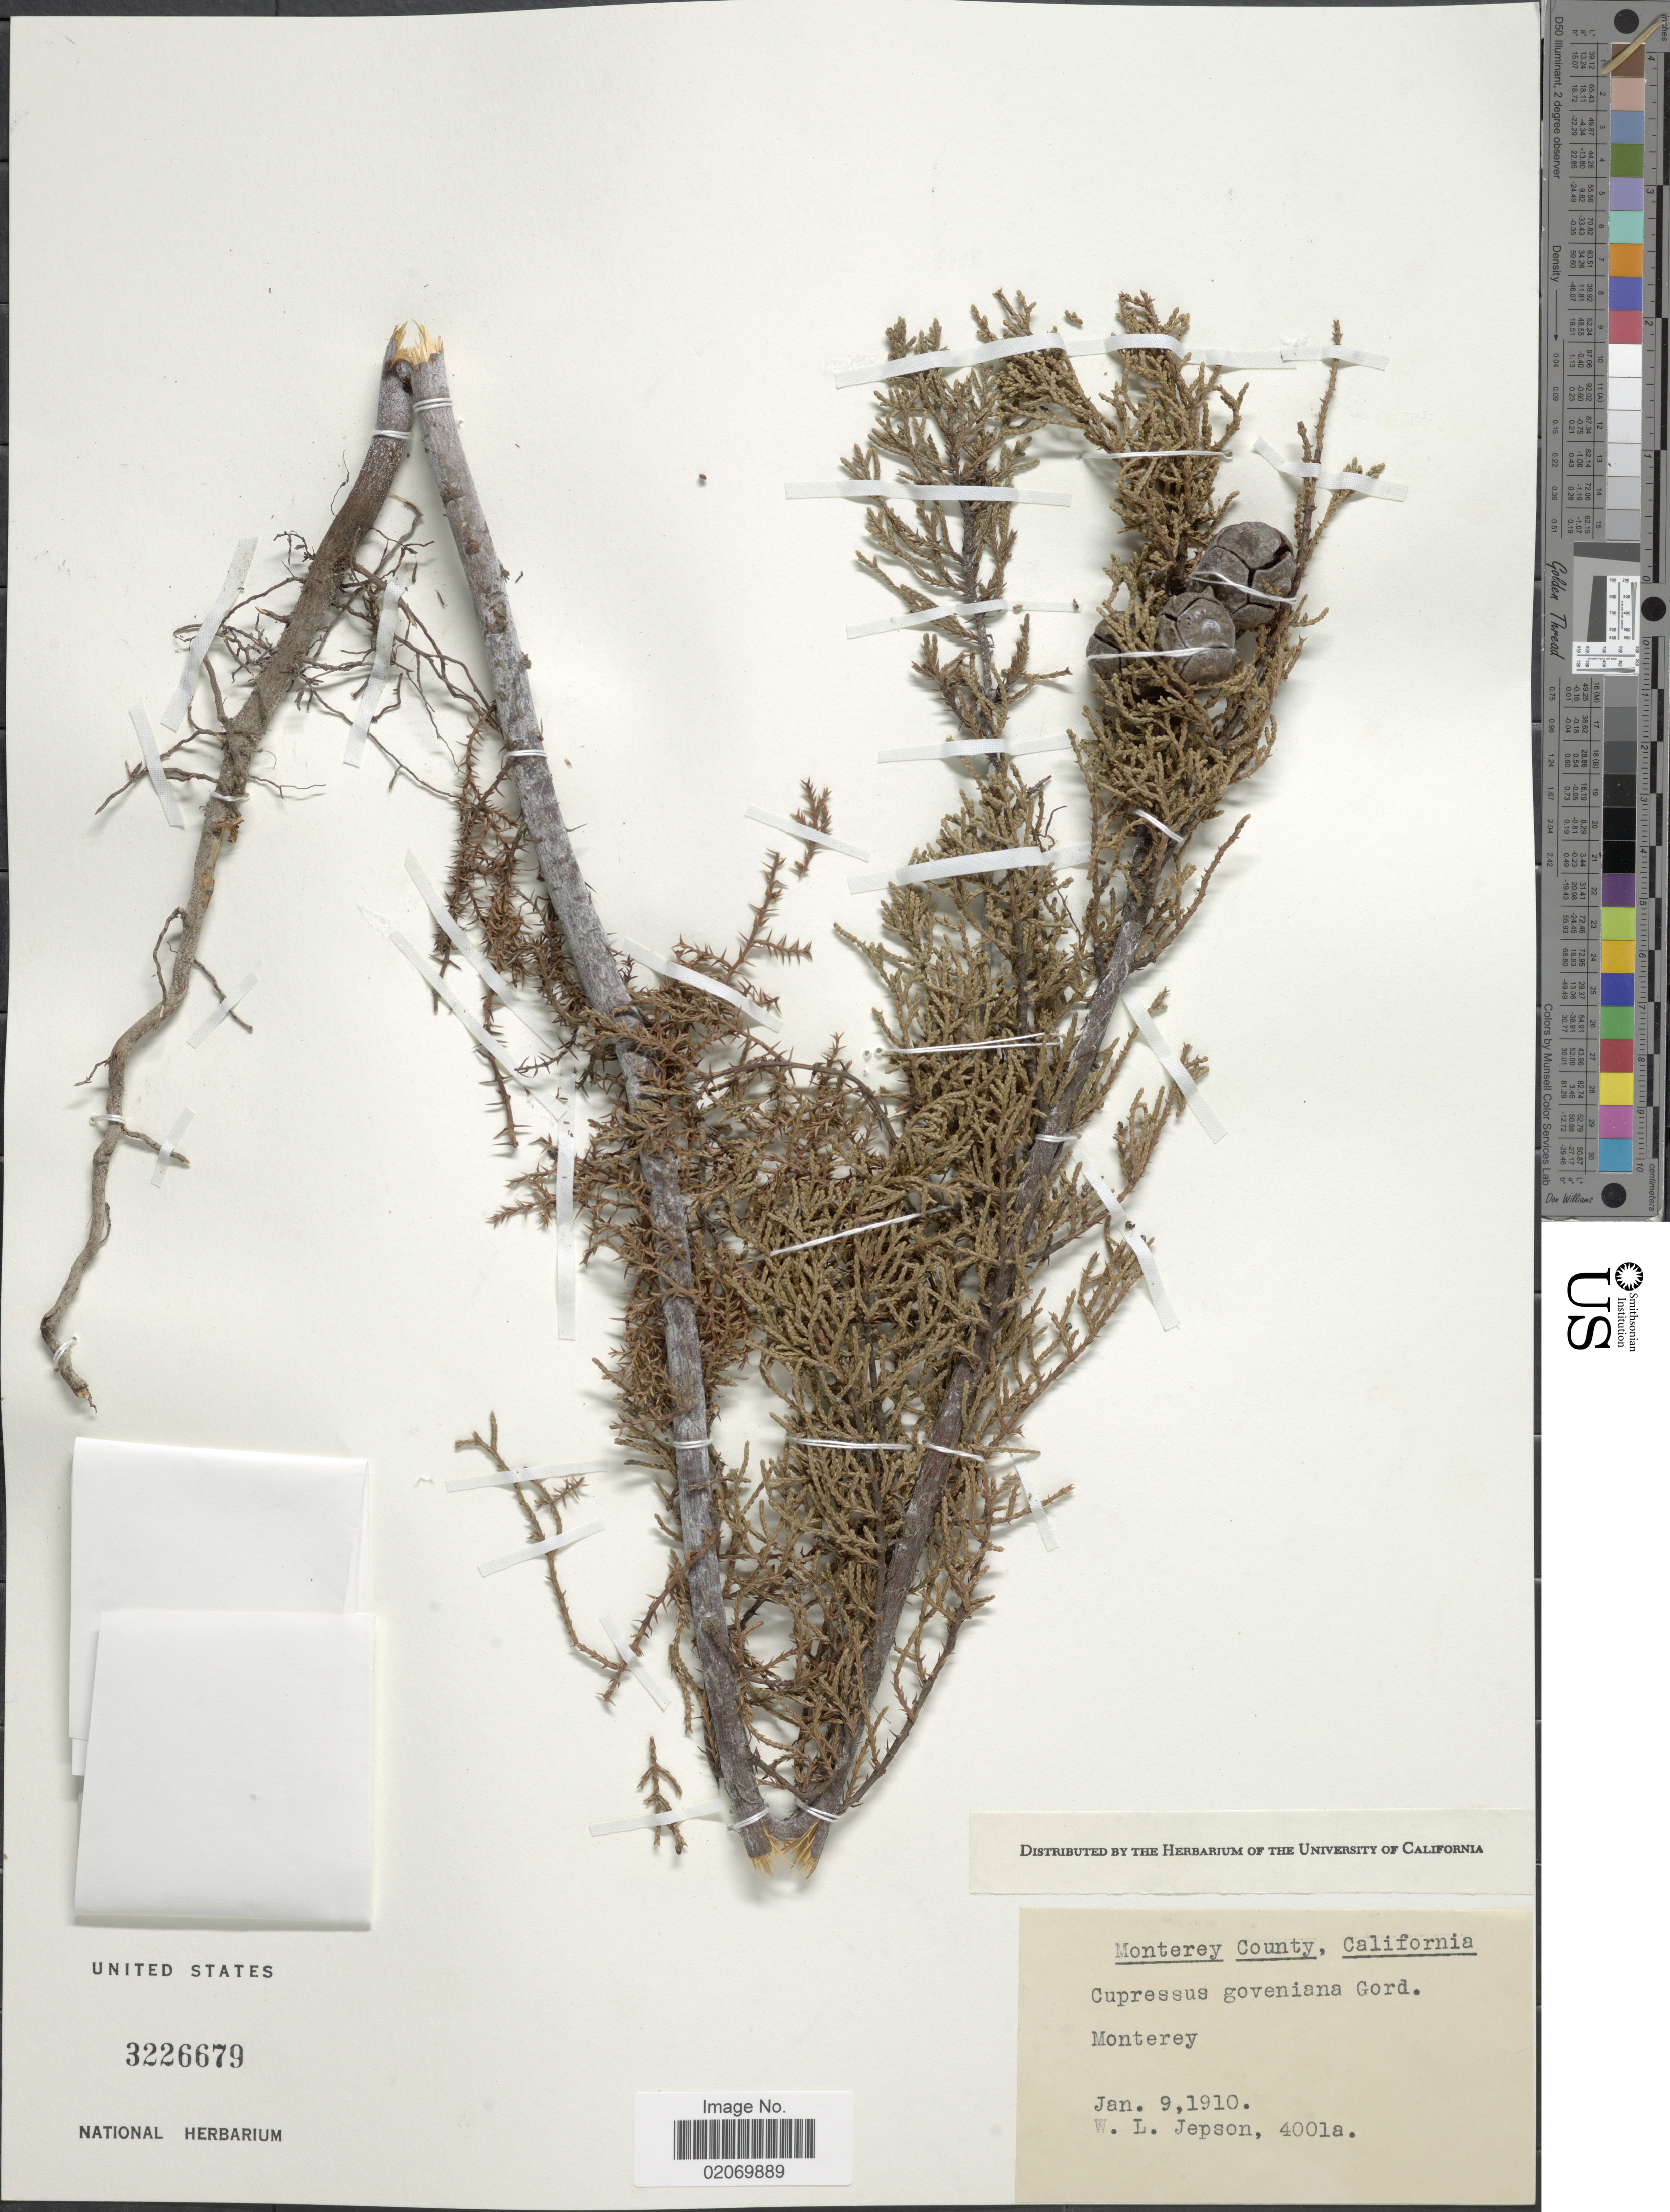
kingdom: Plantae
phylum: Tracheophyta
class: Pinopsida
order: Pinales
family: Cupressaceae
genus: Hesperocyparis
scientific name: Hesperocyparis goveniana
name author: (Gordon) Bartel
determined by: (US) Smithsonian Institution - National Museum of Natural History - Department of Botany (UNITED STATES)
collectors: W. L. Jepson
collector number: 4001a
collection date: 1910-01-09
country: United States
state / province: California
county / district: Monterey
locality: Monterey County, Monterey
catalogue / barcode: US 3226679